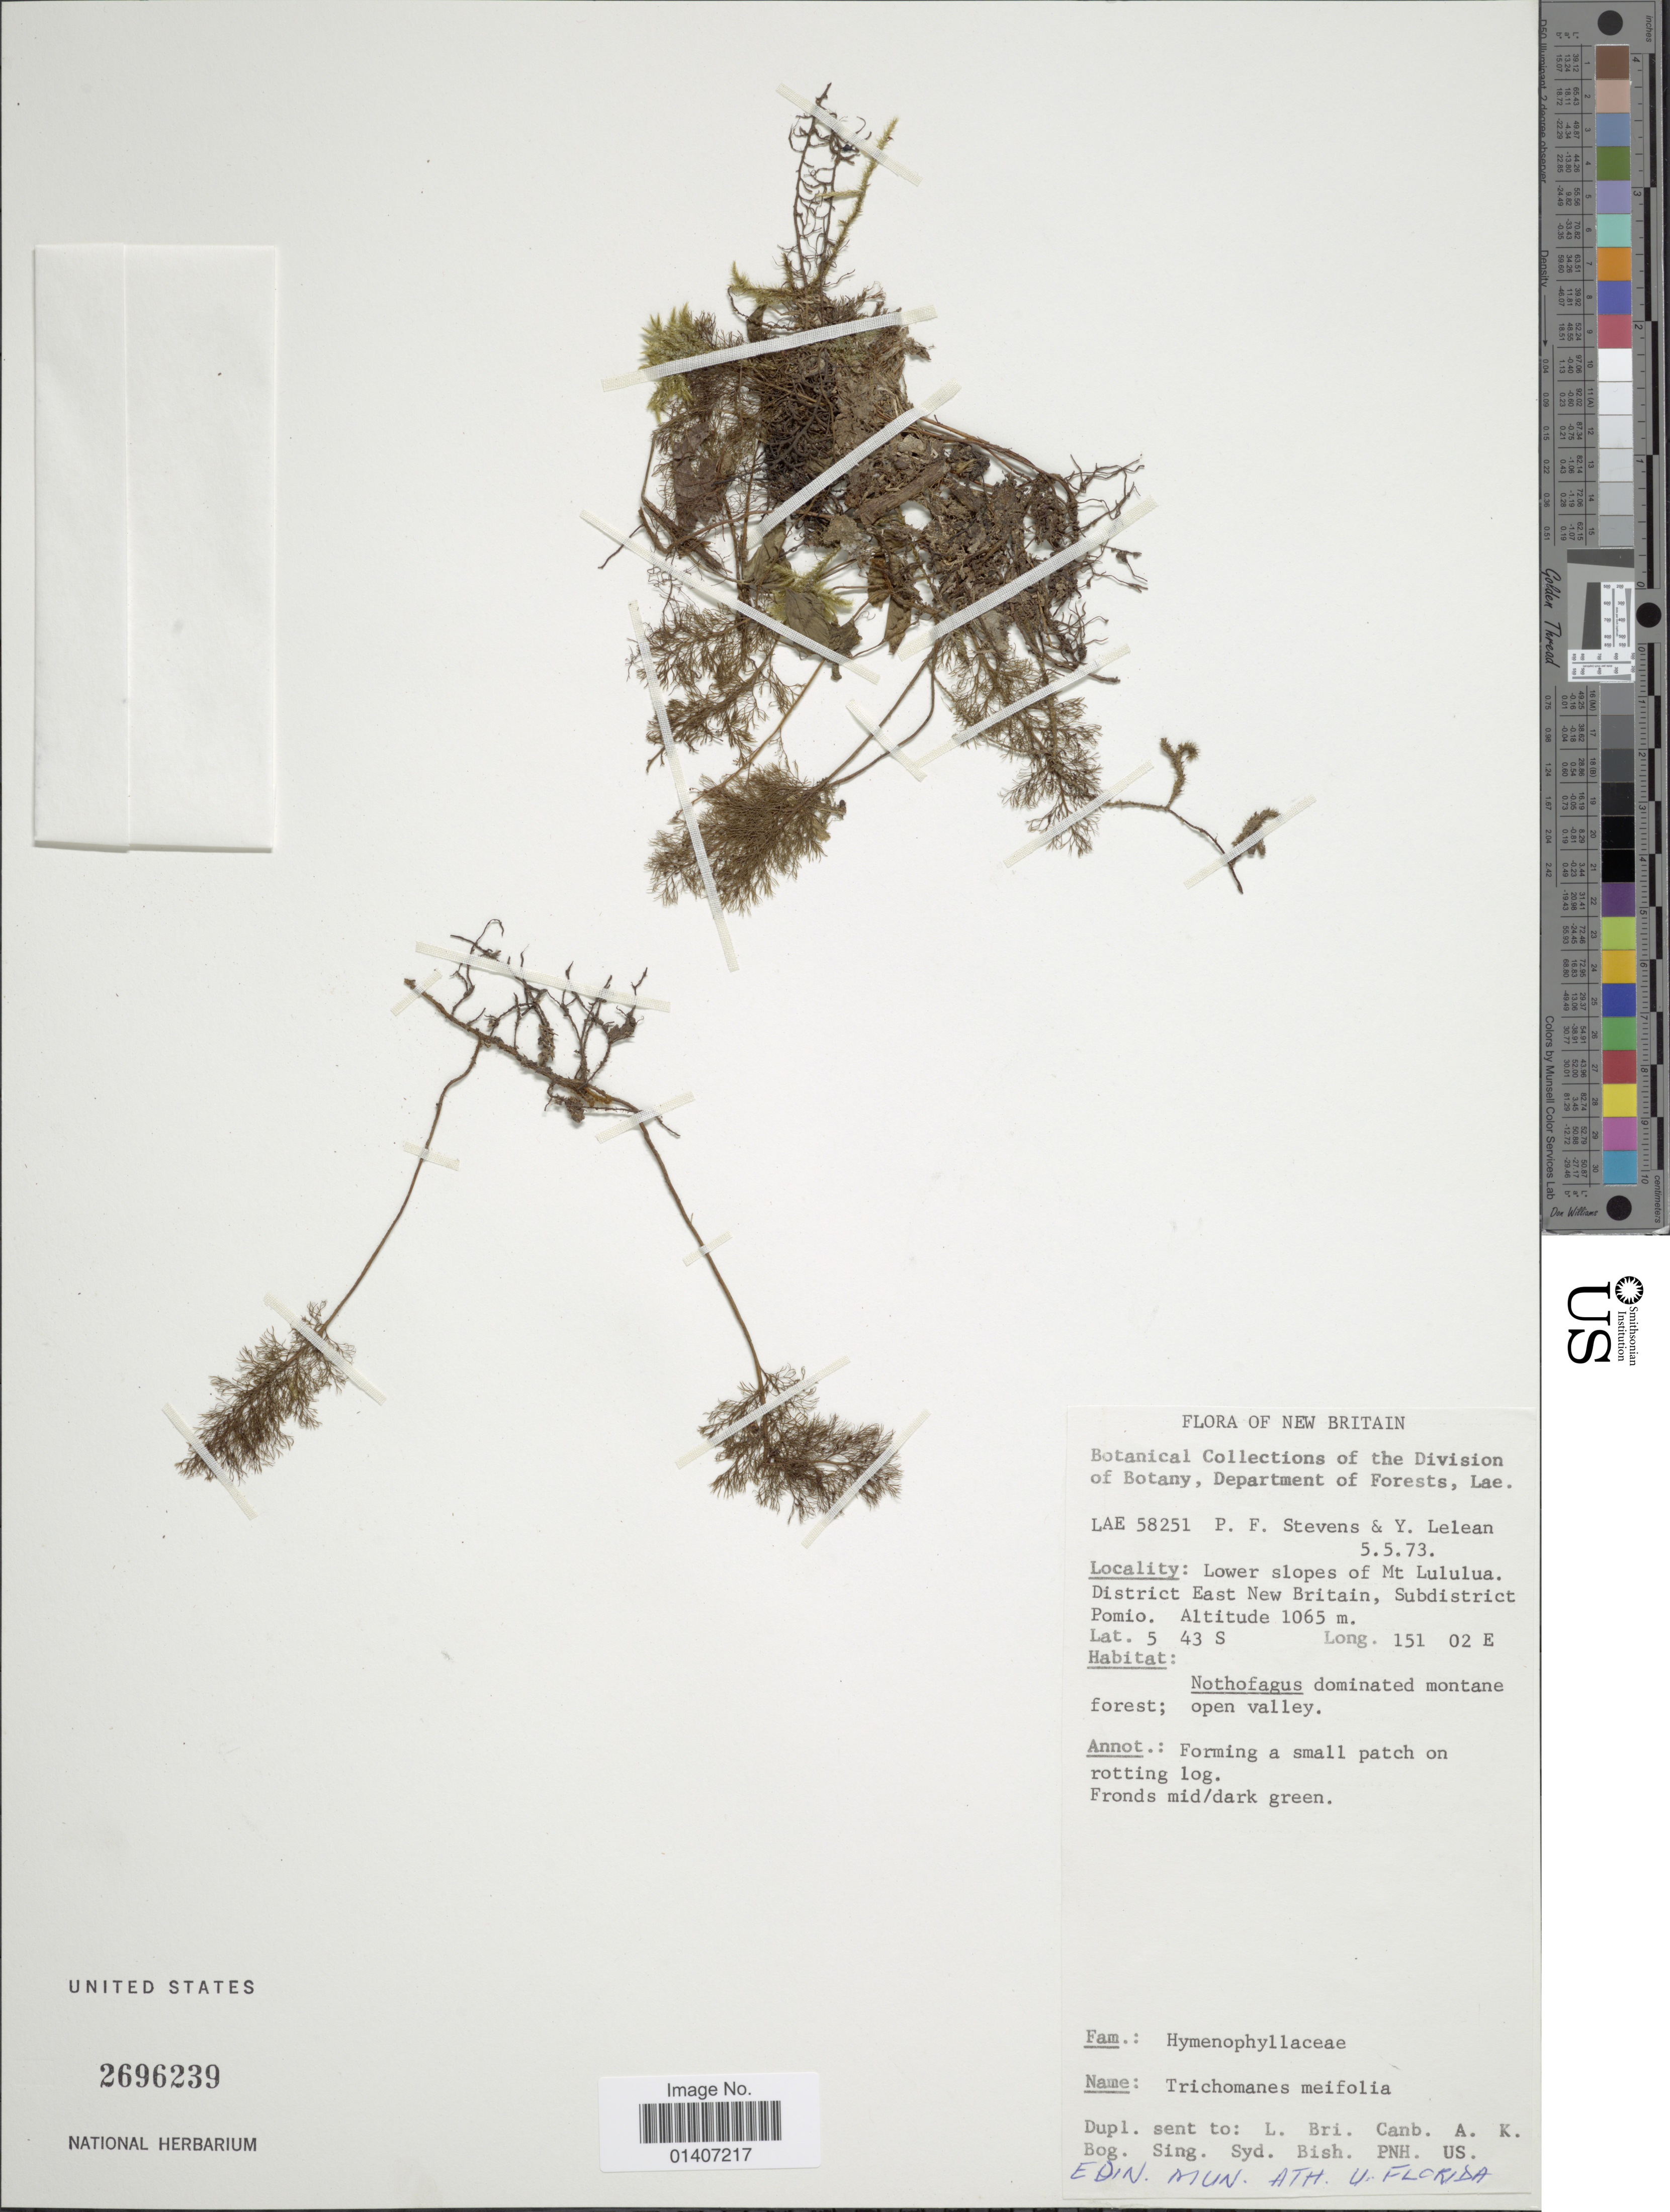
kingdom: Plantae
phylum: Tracheophyta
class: Polypodiopsida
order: Hymenophyllales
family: Hymenophyllaceae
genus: Abrodictyum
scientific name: Abrodictyum meifolium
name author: (Bory) Ebihara & K. Iwats.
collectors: P. F. Stevens & Y. Lelean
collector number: LAE58251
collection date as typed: Transcribed d/m/y: 5/5/73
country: Papua New Guinea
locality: New Britain, Lower slopes of Mt Lululua, District East new Britain, Subdistrict Pomio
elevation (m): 1065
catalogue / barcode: US 2696239